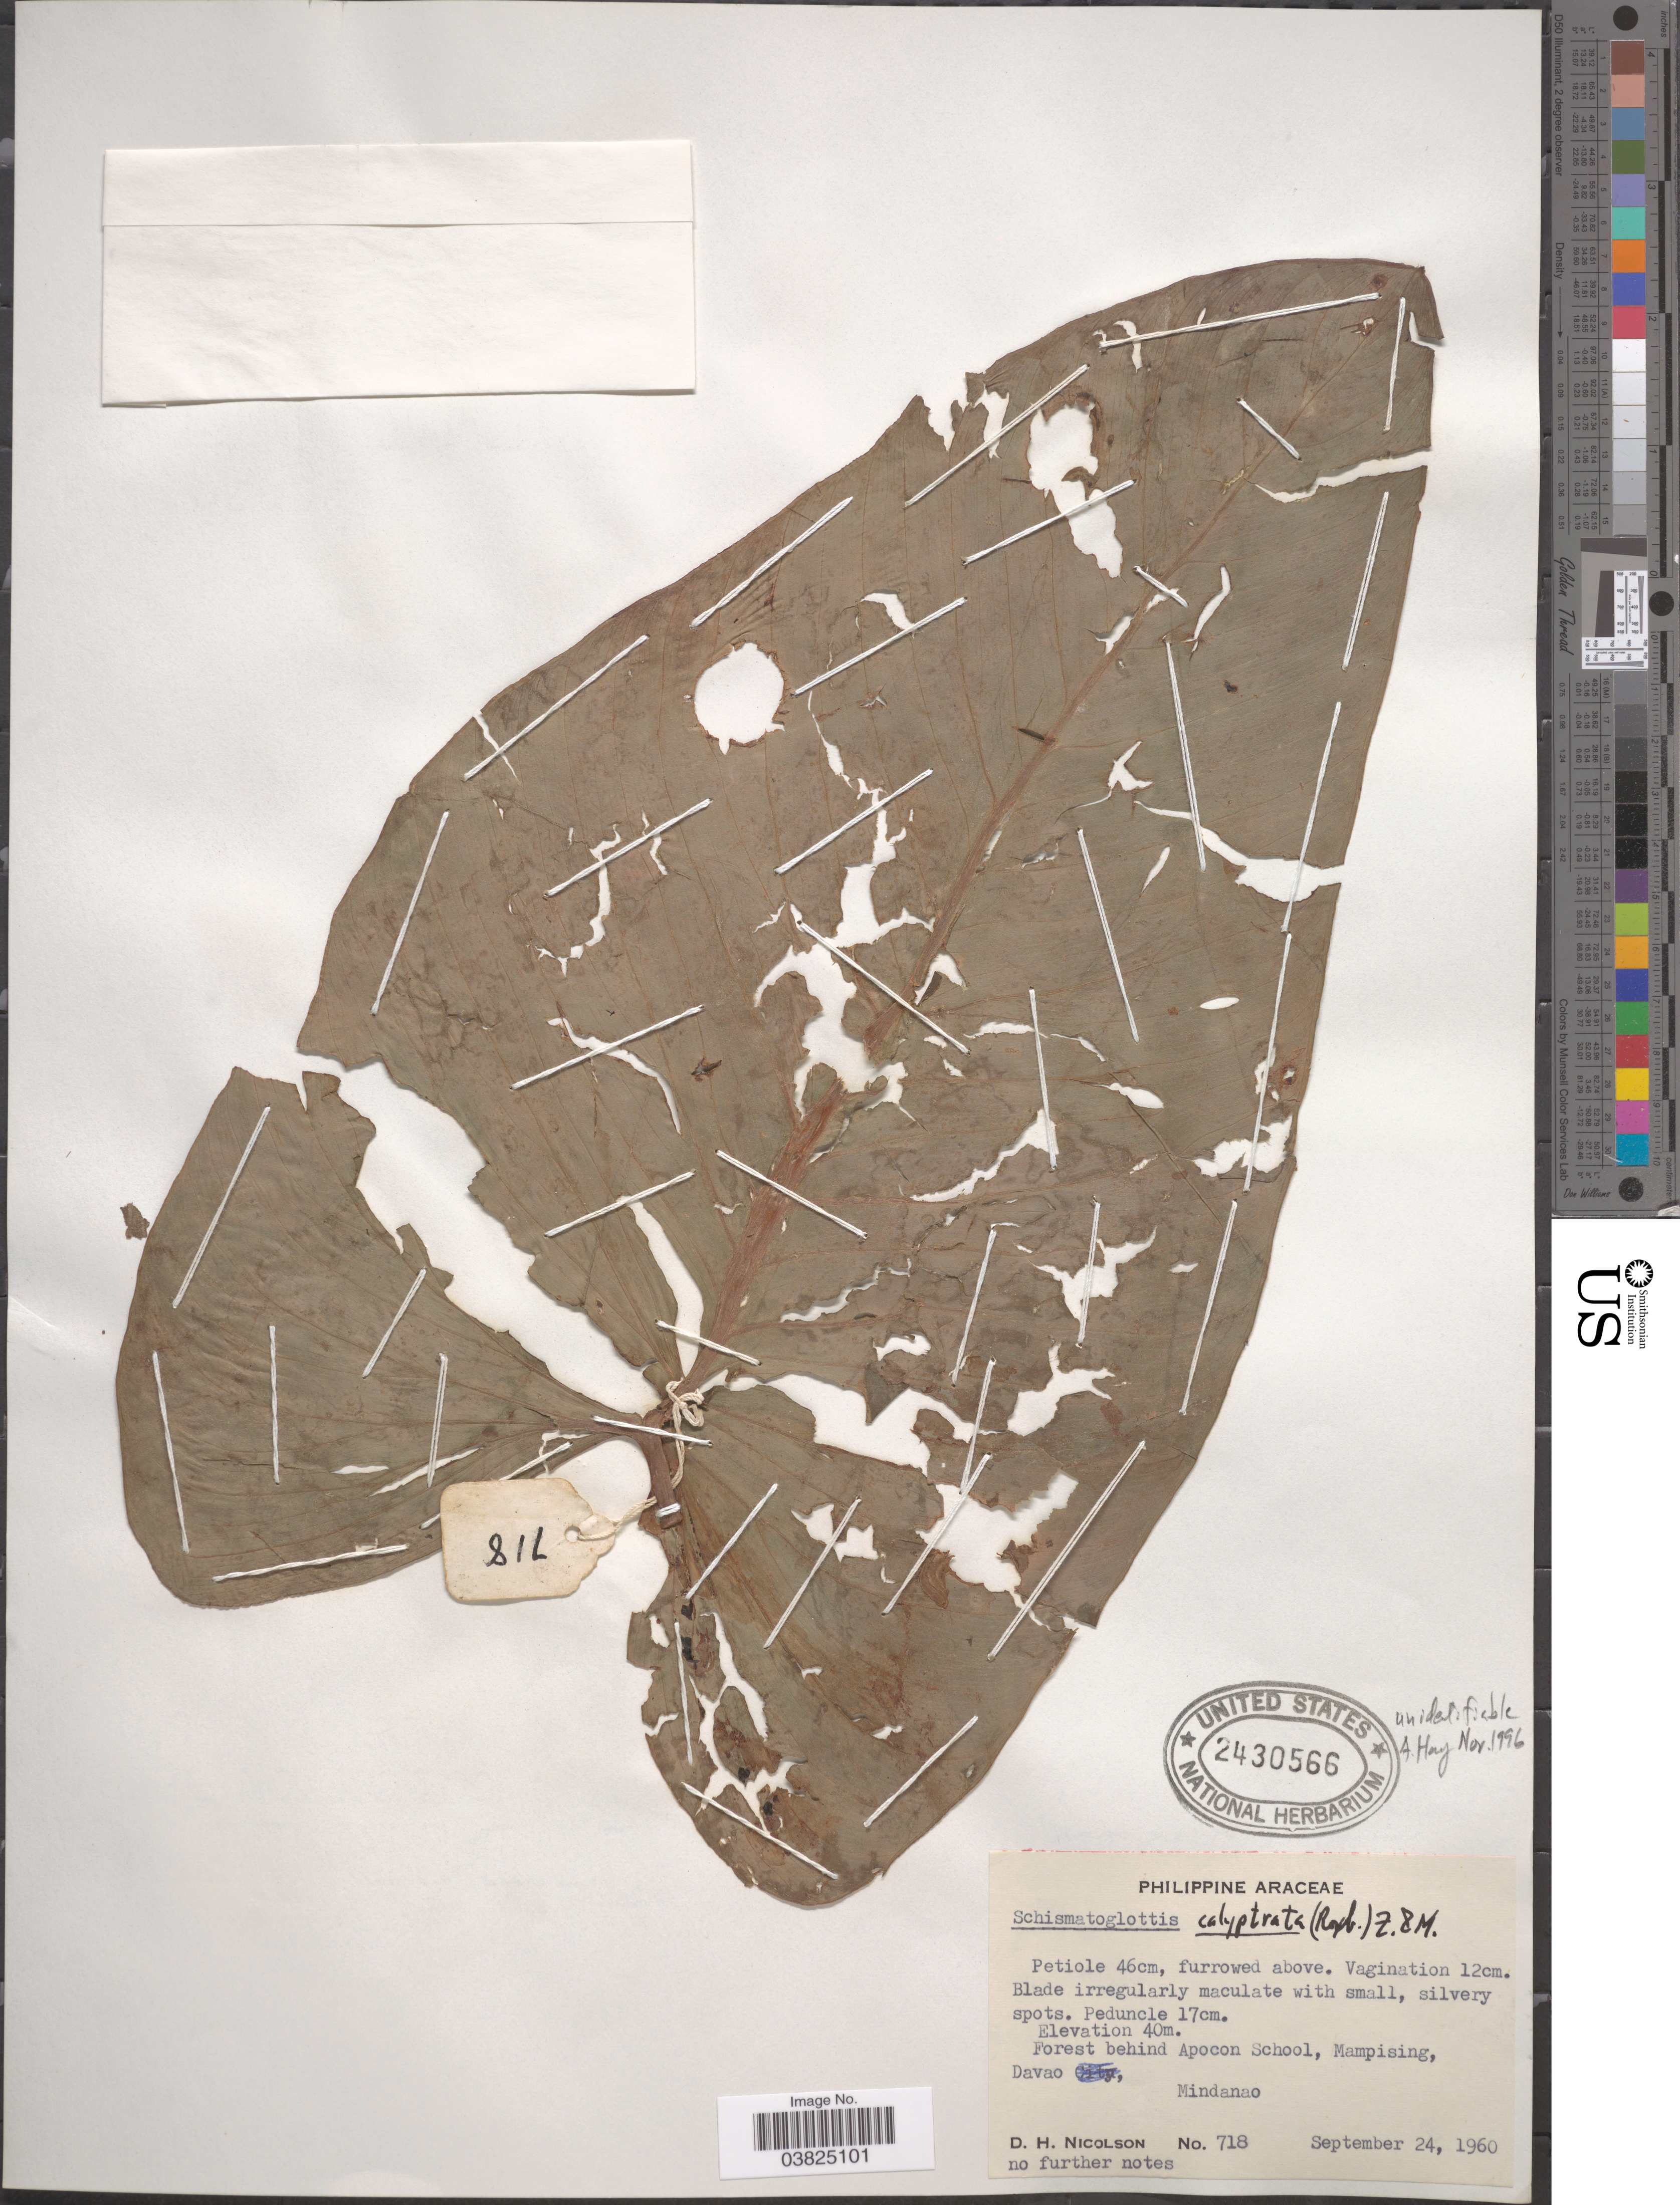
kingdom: Plantae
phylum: Tracheophyta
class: Liliopsida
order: Alismatales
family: Araceae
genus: Schismatoglottis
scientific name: Schismatoglottis sp.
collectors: D. H. Nicolson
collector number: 718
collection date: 1960-09-24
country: Philippines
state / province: Davao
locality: Forest behind Apocon School, Mampising, Mindanao.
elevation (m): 40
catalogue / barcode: US 2430566